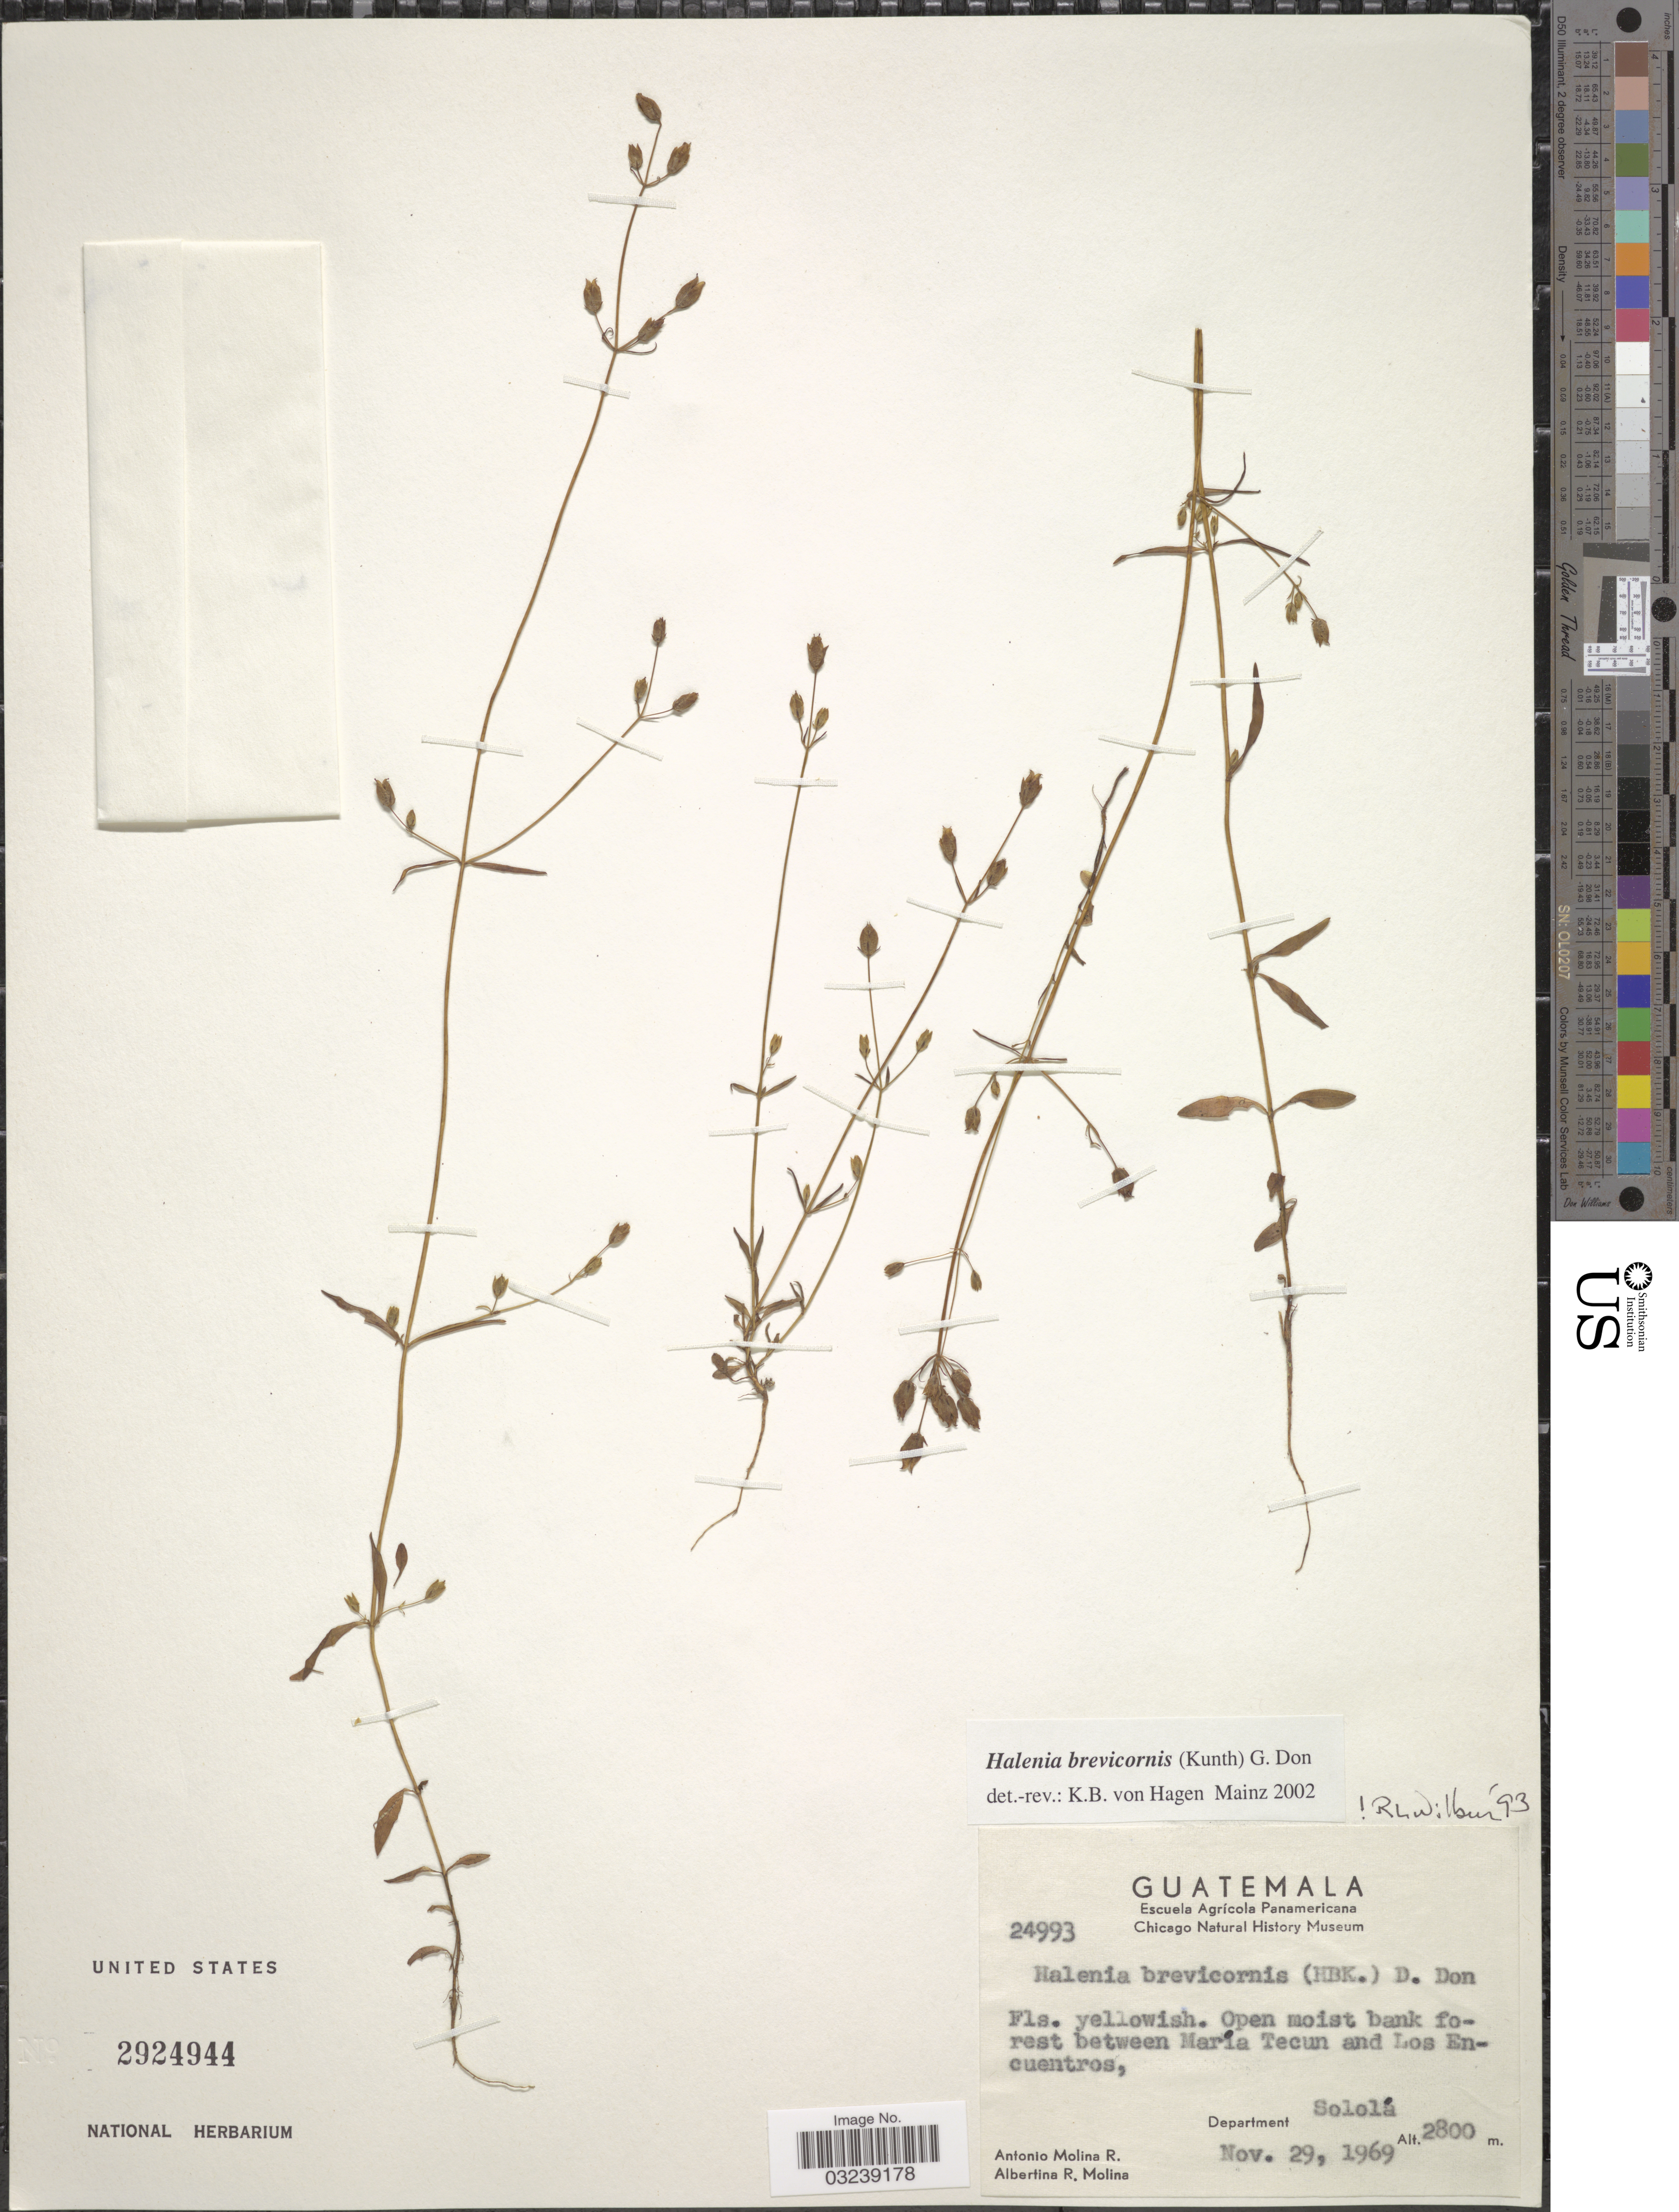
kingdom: Plantae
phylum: Tracheophyta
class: Magnoliopsida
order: Gentianales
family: Gentianaceae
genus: Halenia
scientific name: Halenia brevicornis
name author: (Kunth) G. Don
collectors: A. Molina R. & A. R. Molina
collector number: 24993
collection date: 1969-11-29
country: Guatemala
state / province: Sololá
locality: Open moist bank forest between María Tecun and Los Encuentros, Department Sololá.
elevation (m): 2800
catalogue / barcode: US 2924944